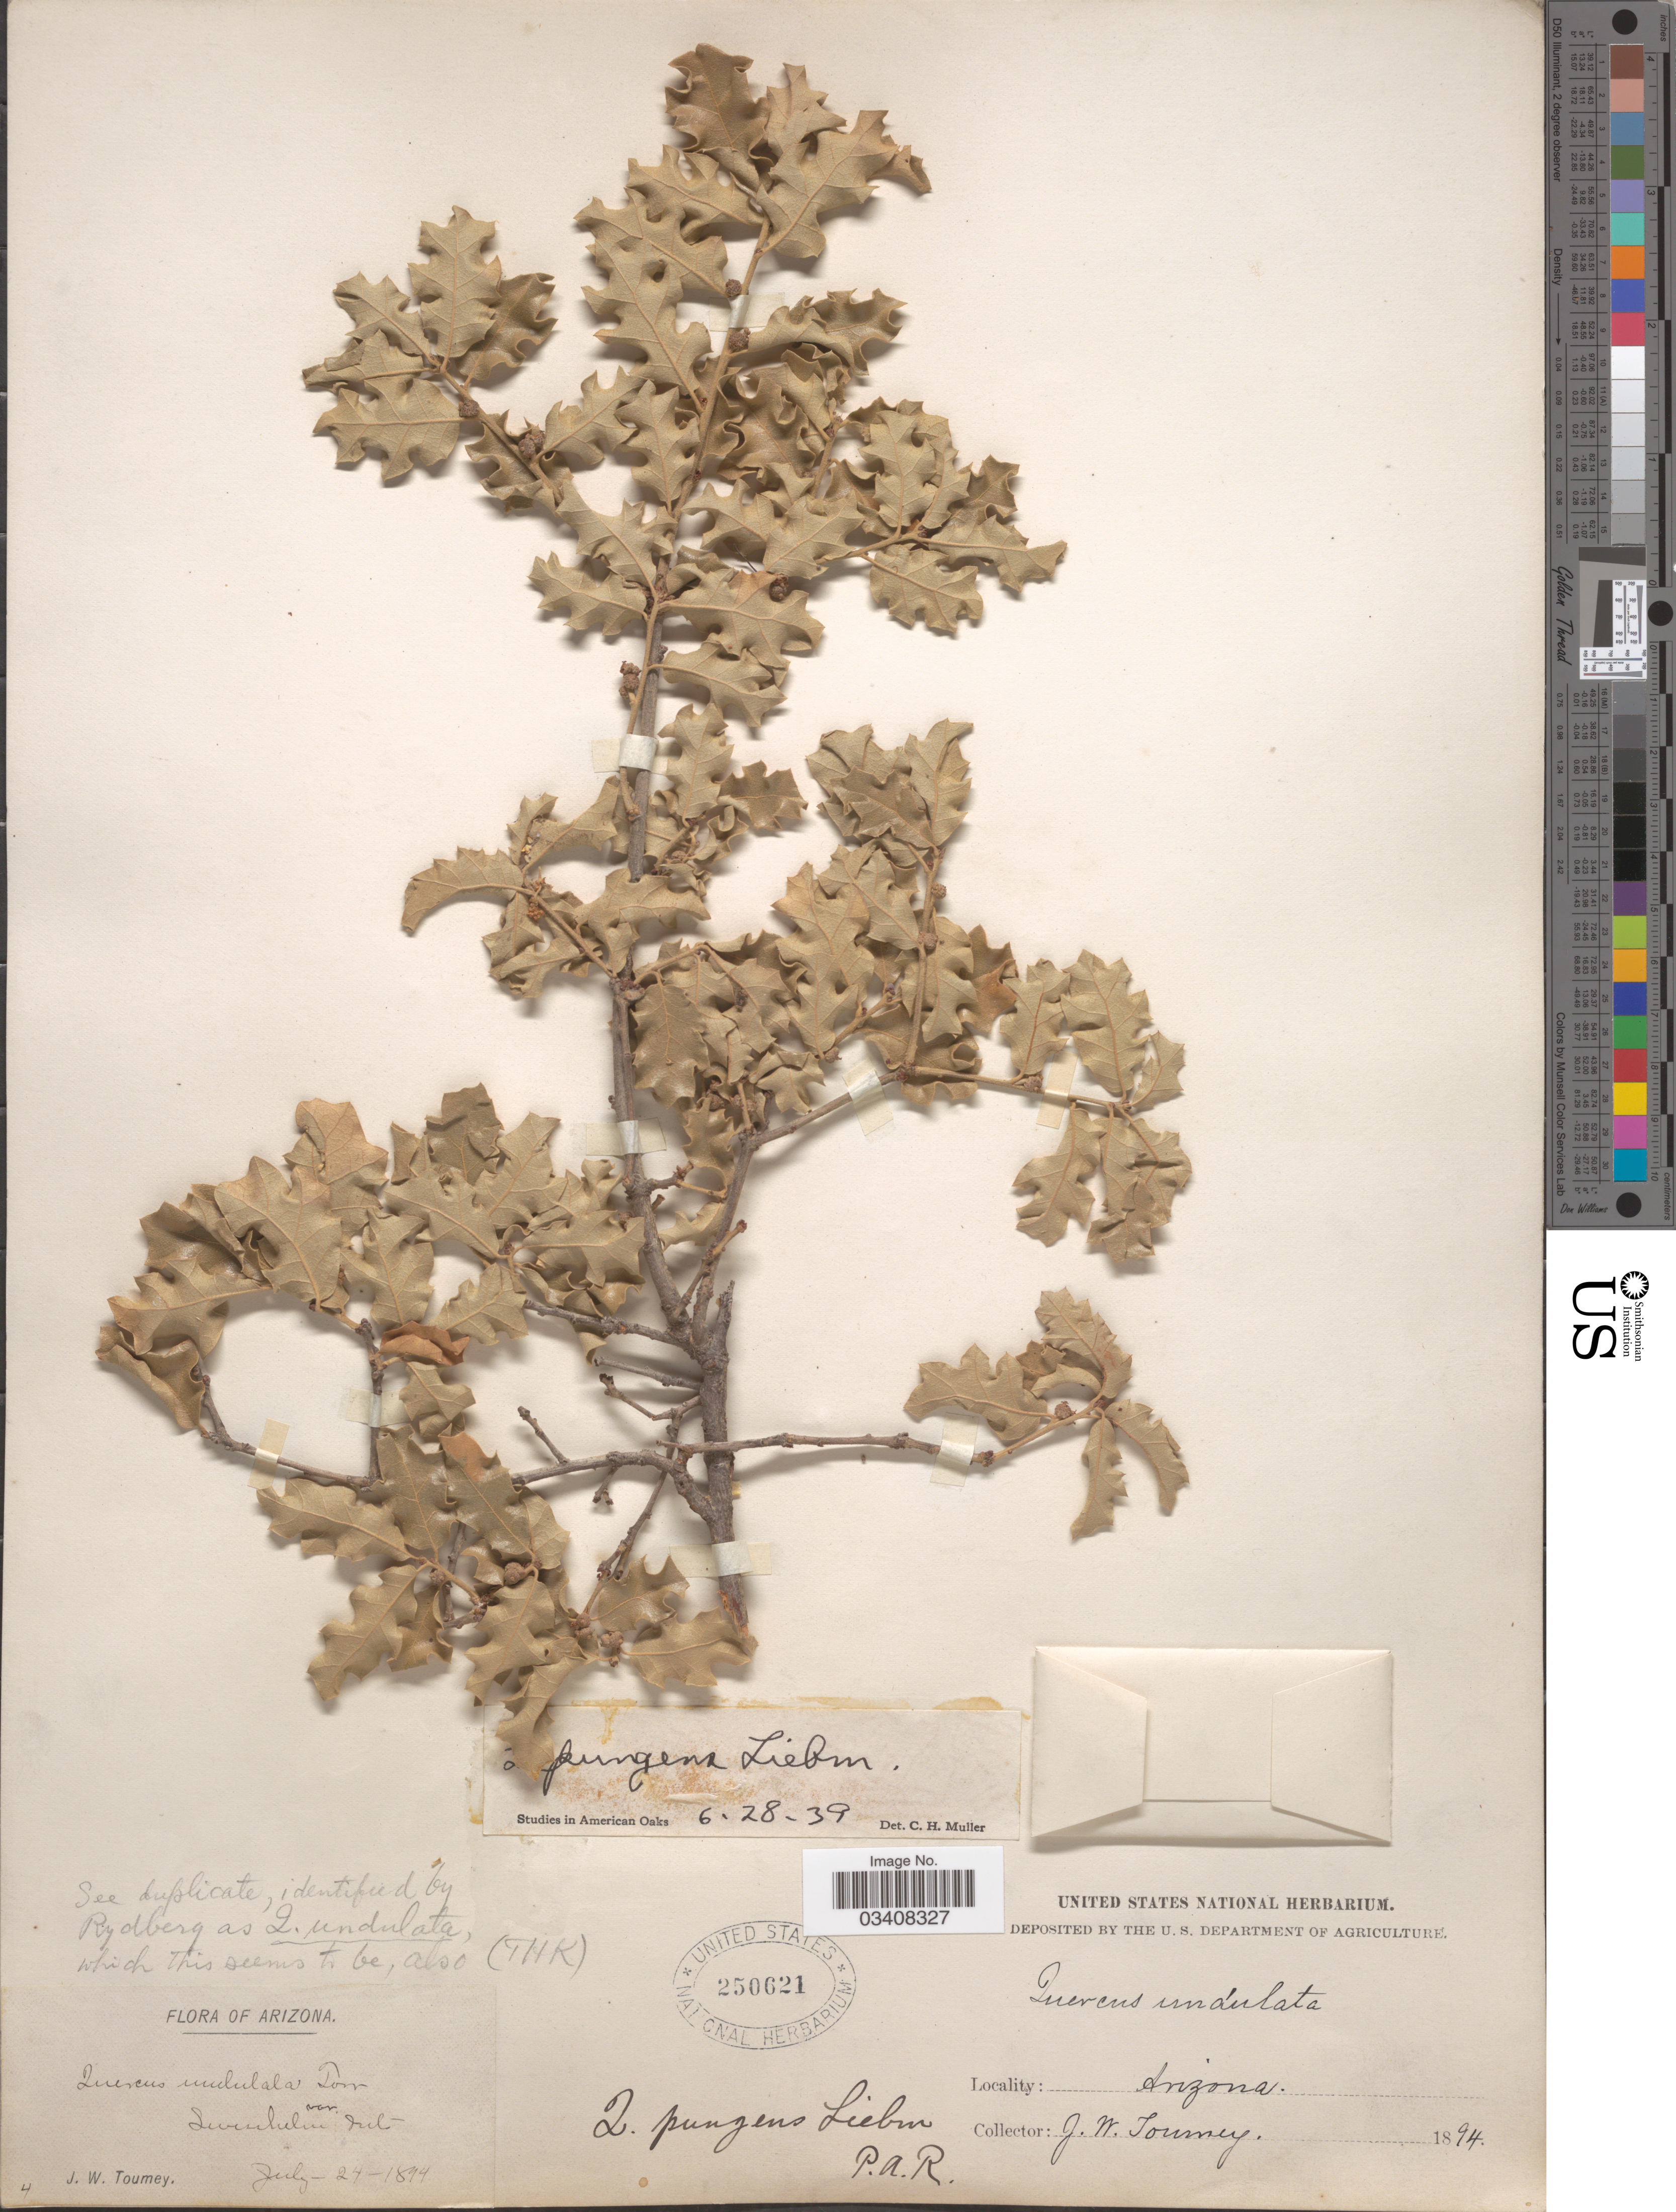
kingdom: Plantae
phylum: Tracheophyta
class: Magnoliopsida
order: Fagales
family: Fagaceae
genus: Quercus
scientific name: Quercus pungens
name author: Liebm.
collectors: J. W. Toumey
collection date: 1894-07-24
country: United States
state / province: Arizona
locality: Swisshelm Mts.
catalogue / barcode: US 250621